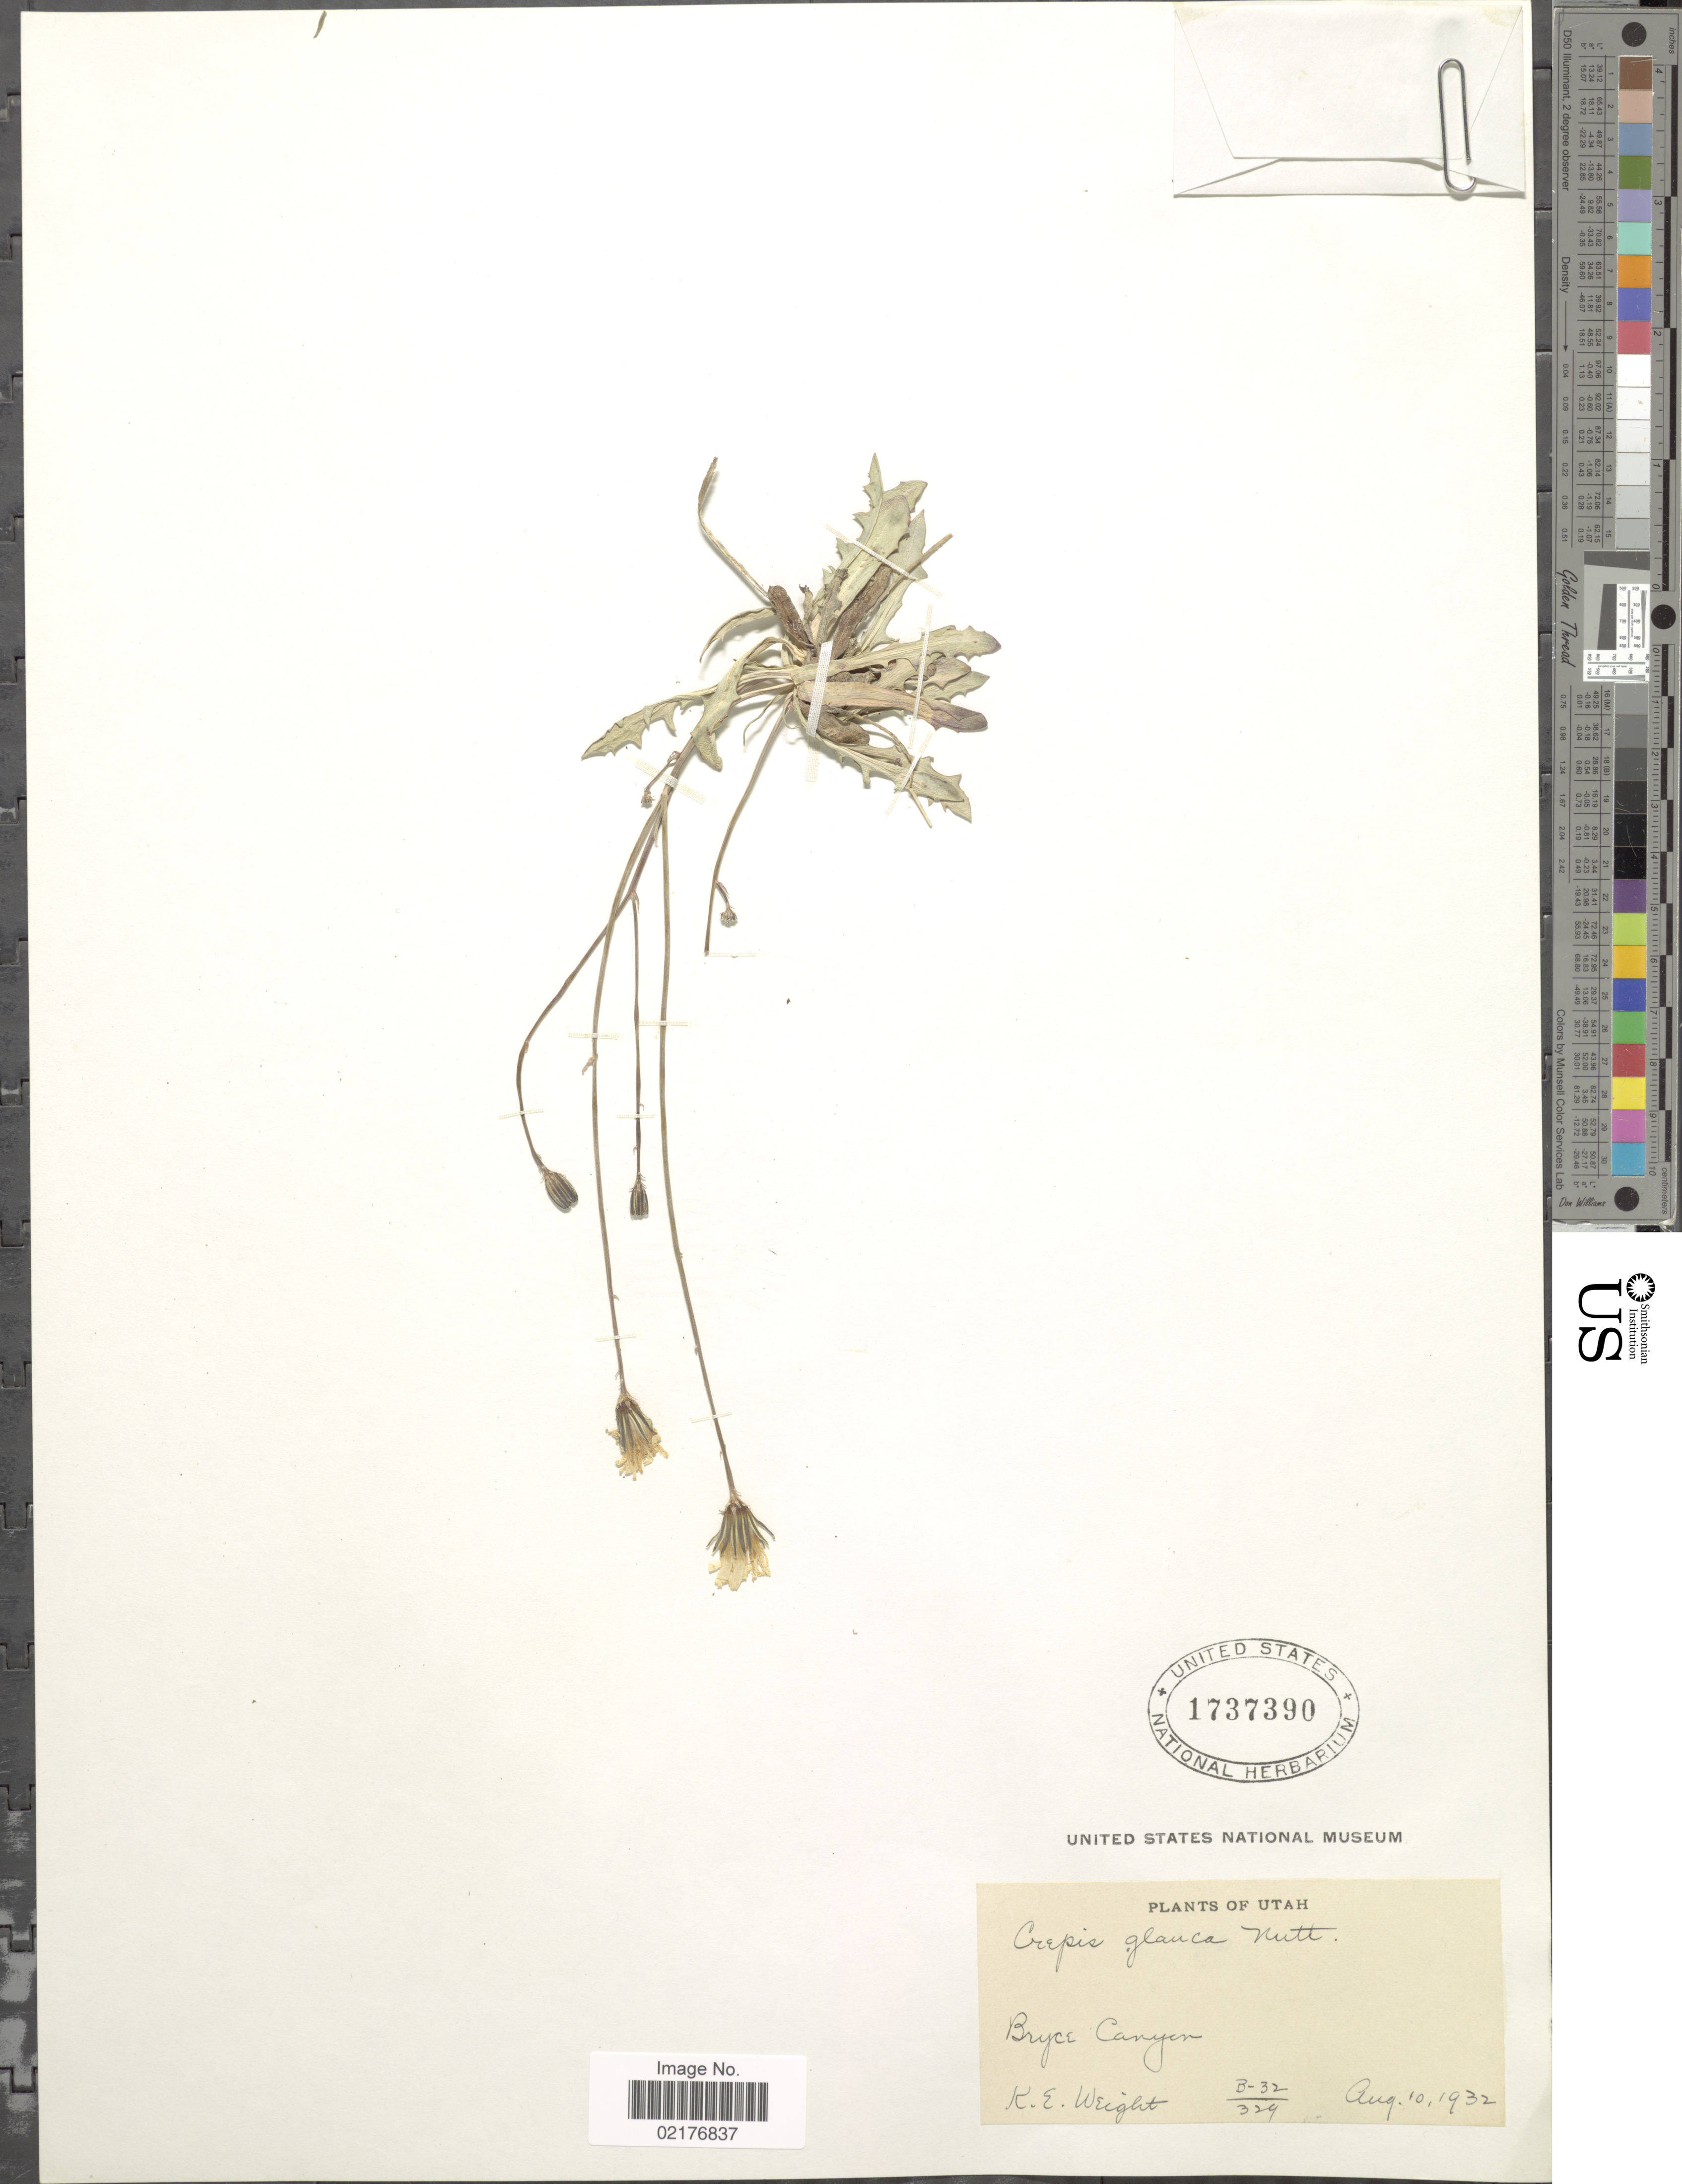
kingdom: Plantae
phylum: Tracheophyta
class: Magnoliopsida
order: Asterales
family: Asteraceae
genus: Askellia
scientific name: Askellia flexuosa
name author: (Ledeb.) W.A. Weber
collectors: K. Weight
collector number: b-32/324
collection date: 1932-08-10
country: United States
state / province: Utah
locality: Bryce Canyon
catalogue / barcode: US 1737390